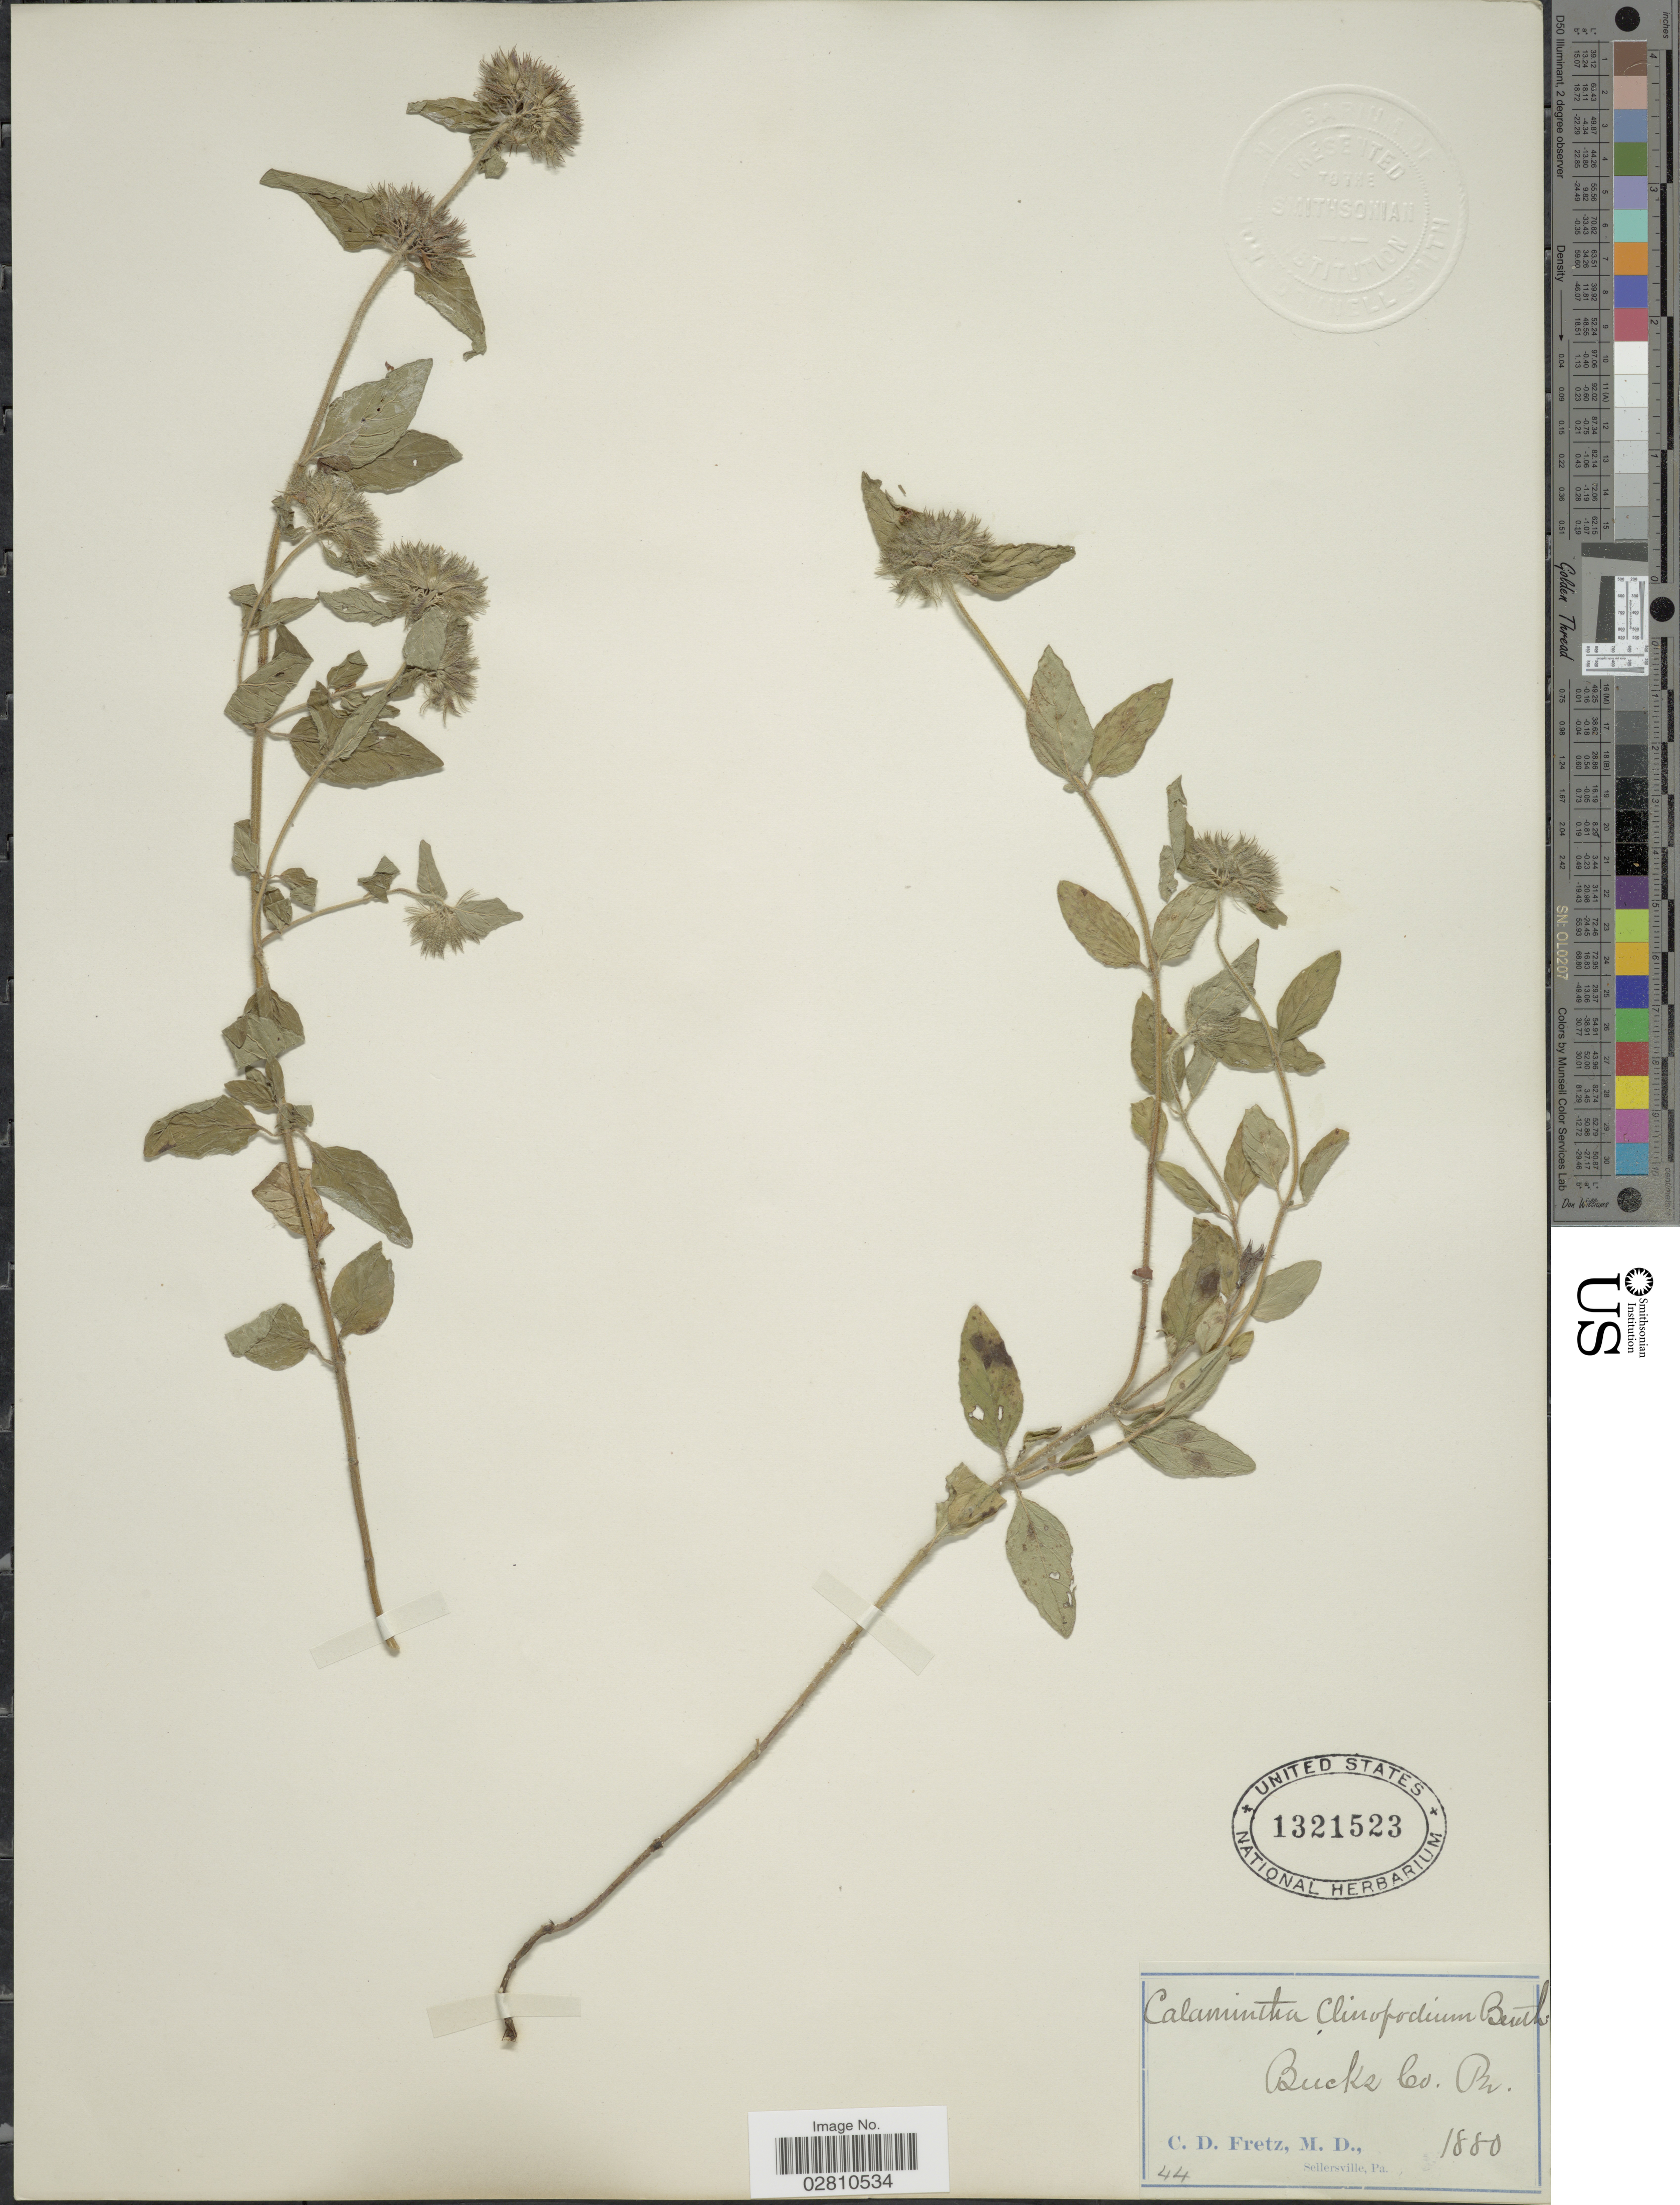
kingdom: Plantae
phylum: Tracheophyta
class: Magnoliopsida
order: Lamiales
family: Lamiaceae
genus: Clinopodium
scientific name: Clinopodium vulgare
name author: L.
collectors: C. D. Fretz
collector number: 44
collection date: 1880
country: United States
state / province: Pennsylvania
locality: Bucks Co, Pa.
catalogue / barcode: US 1321523